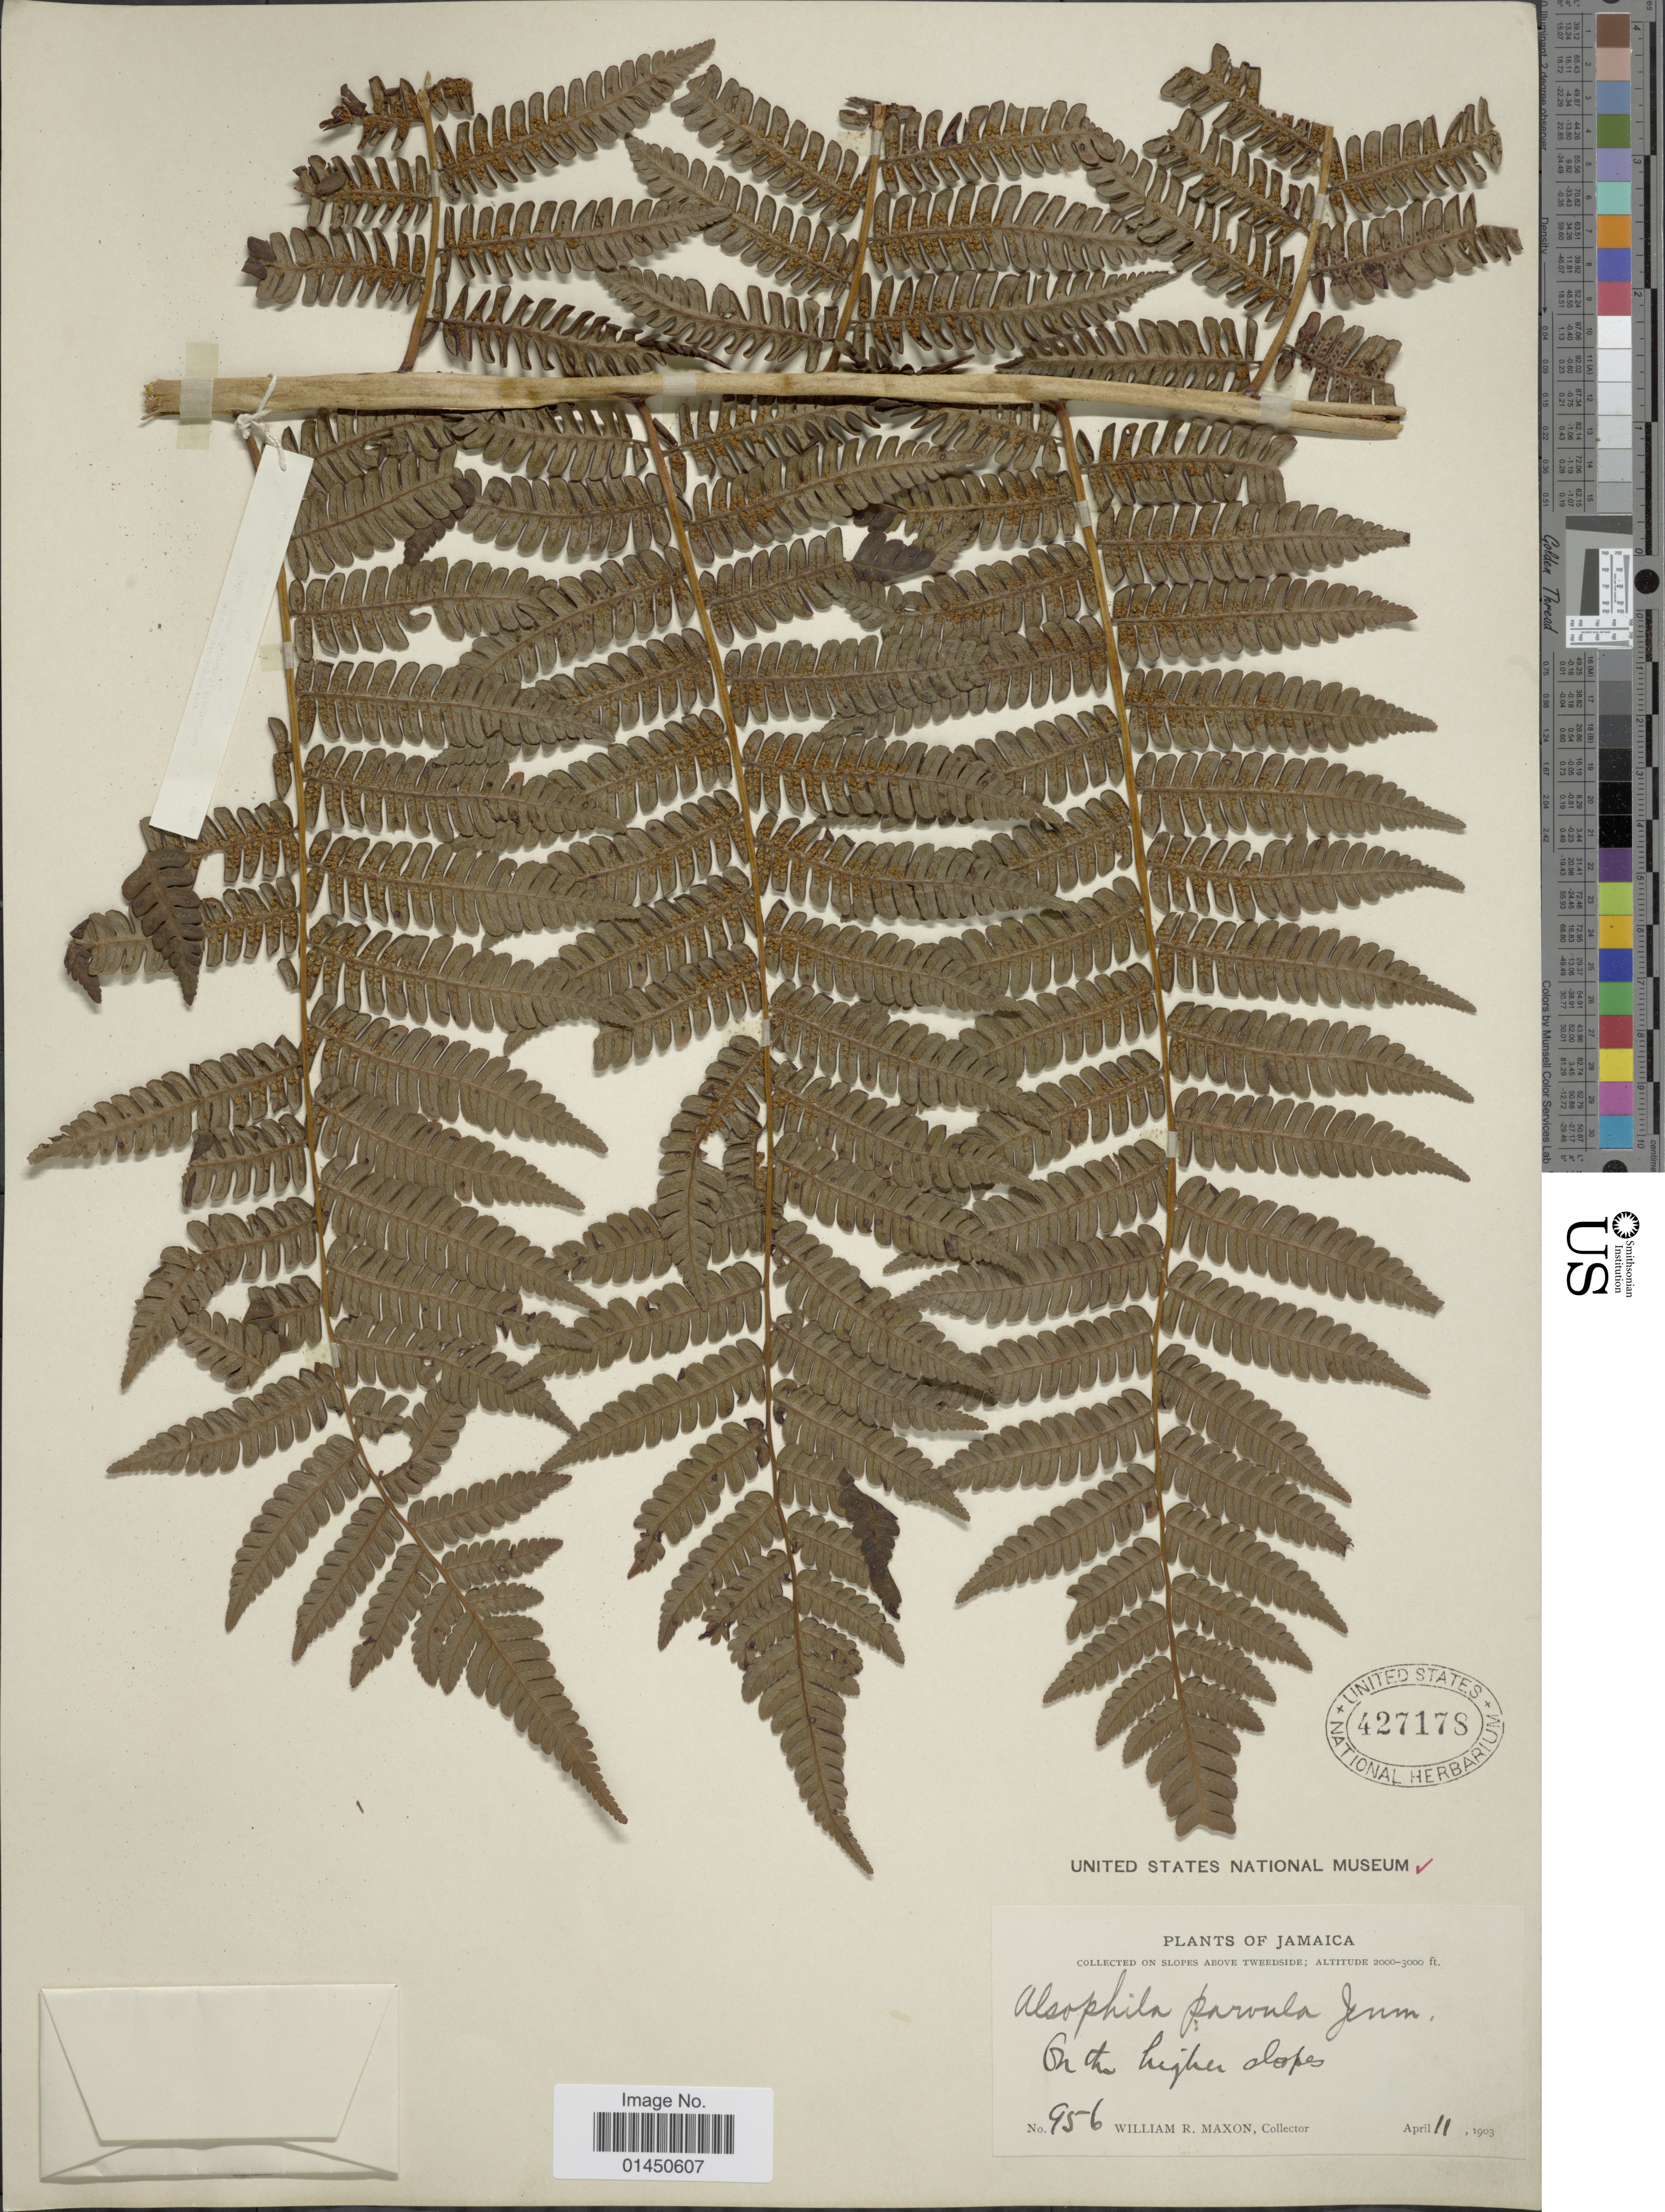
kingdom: Plantae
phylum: Tracheophyta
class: Polypodiopsida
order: Cyatheales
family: Cyatheaceae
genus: Cyathea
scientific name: Cyathea parvula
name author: (Jenman) Domin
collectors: W. R. Maxon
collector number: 956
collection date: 1903-04-11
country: Jamaica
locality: On slopes above Tweedside, on the higher slopes.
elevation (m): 610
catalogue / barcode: US 427178